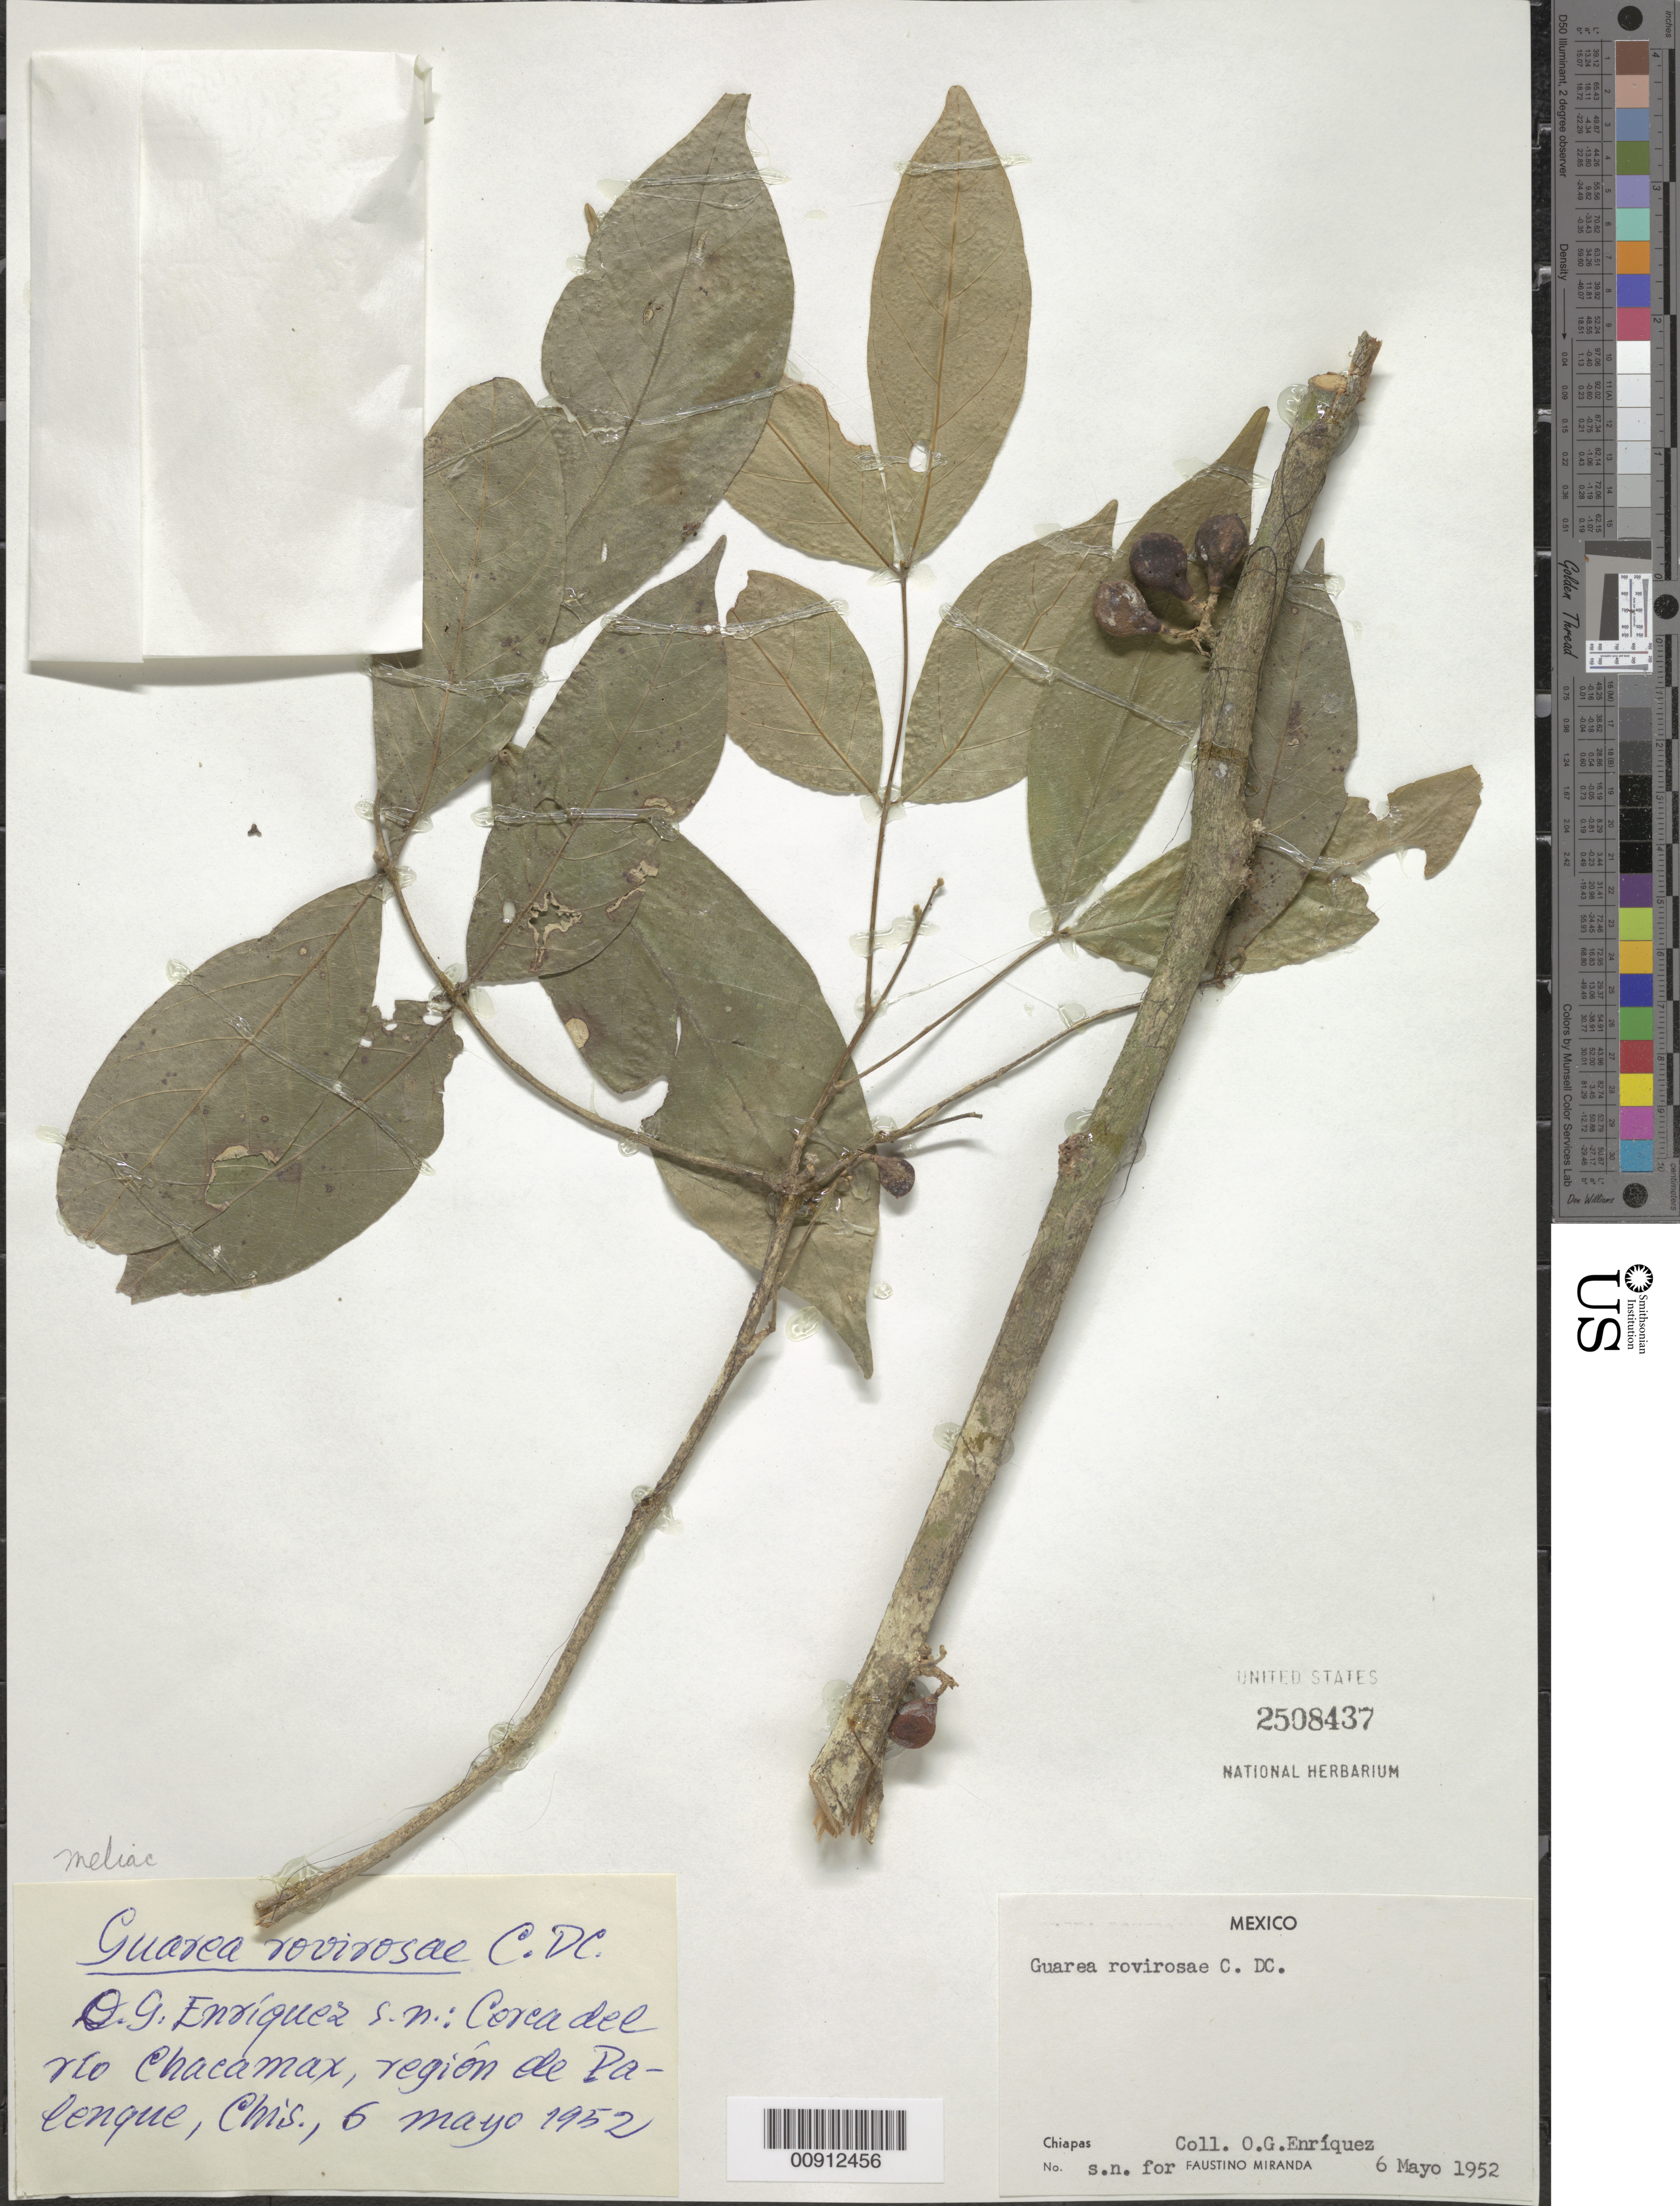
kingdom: Plantae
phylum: Tracheophyta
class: Magnoliopsida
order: Sapindales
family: Meliaceae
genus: Guarea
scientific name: Guarea rovirosae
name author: C. DC.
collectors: O. Enriquez & F. Miranda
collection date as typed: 06 May 1952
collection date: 1952-05-06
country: Mexico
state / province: Chiapas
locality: Cerca del Río Chacamax, región de Palenque, Chiapas.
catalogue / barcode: US 2508437